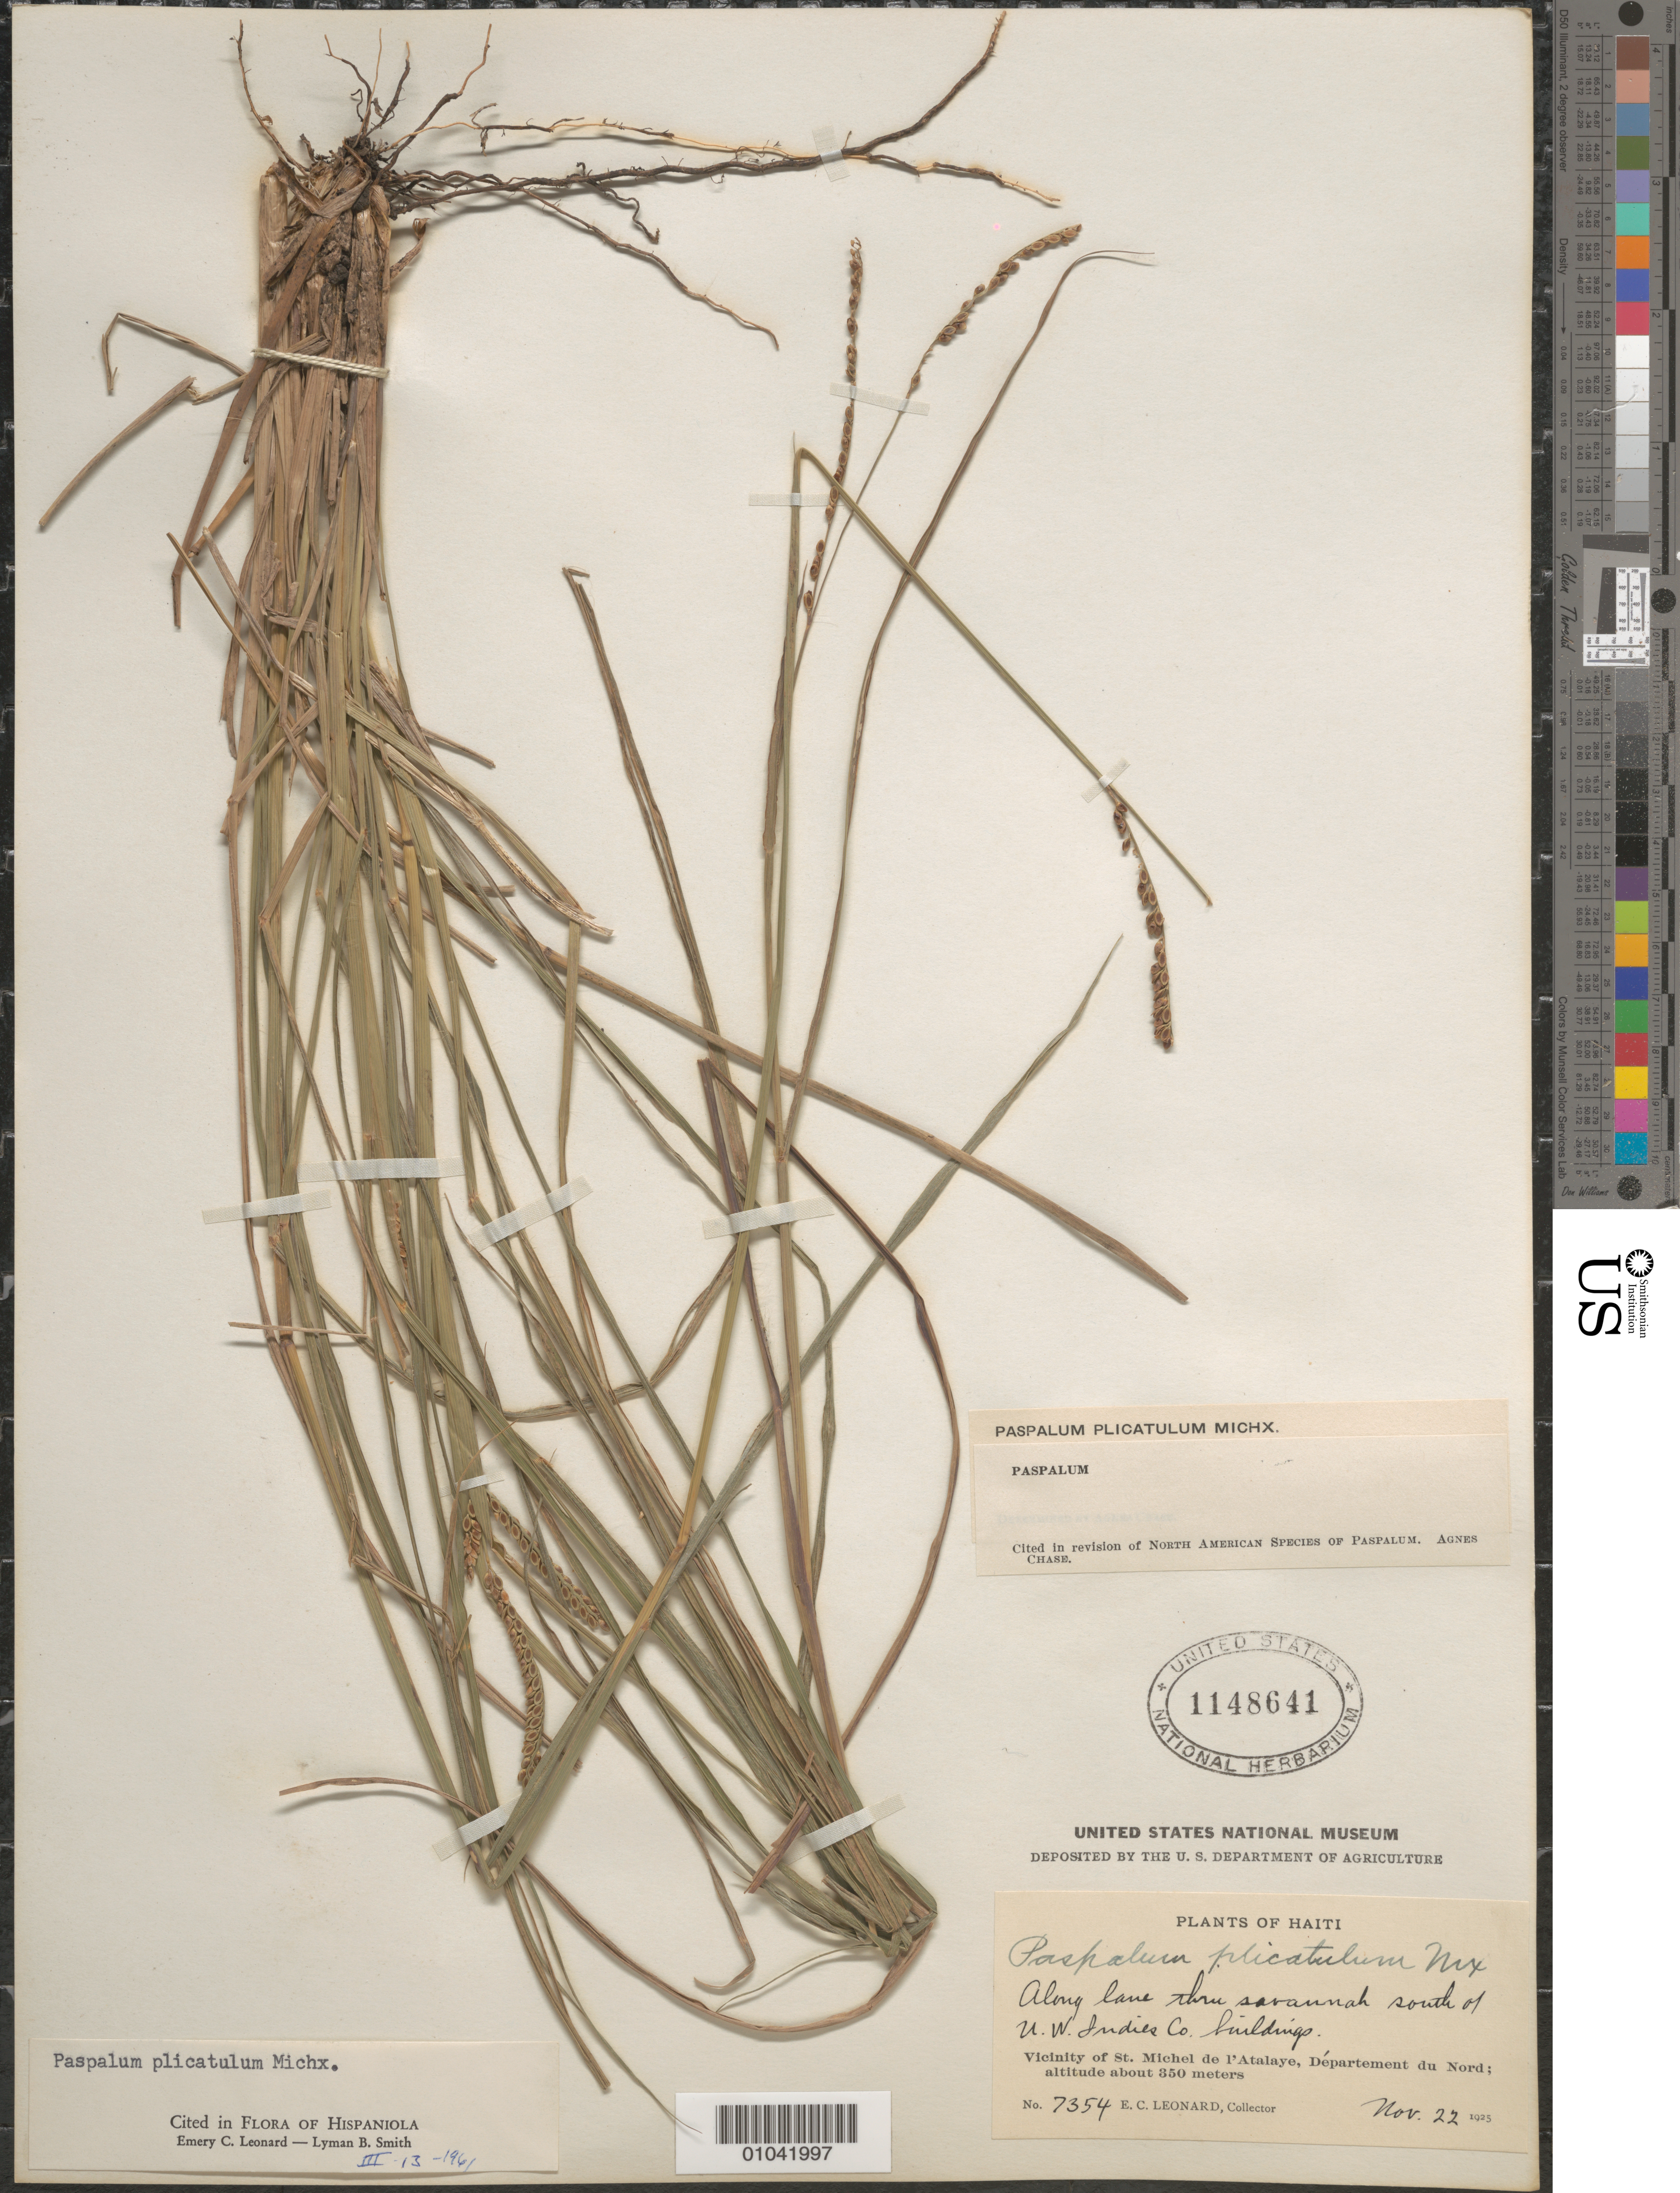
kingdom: Plantae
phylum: Tracheophyta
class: Liliopsida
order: Poales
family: Poaceae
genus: Paspalum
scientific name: Paspalum plicatulum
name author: Michx.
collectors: E. C. Leonard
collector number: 7354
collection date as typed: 22 Nov 1925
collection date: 1925-11-22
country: Haiti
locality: Vicinity of St. Michel de l'Atalaye, Departement du Nord, along lane through savannah S of U.W. Indies Co. buildings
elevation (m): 350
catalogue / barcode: US 1148641